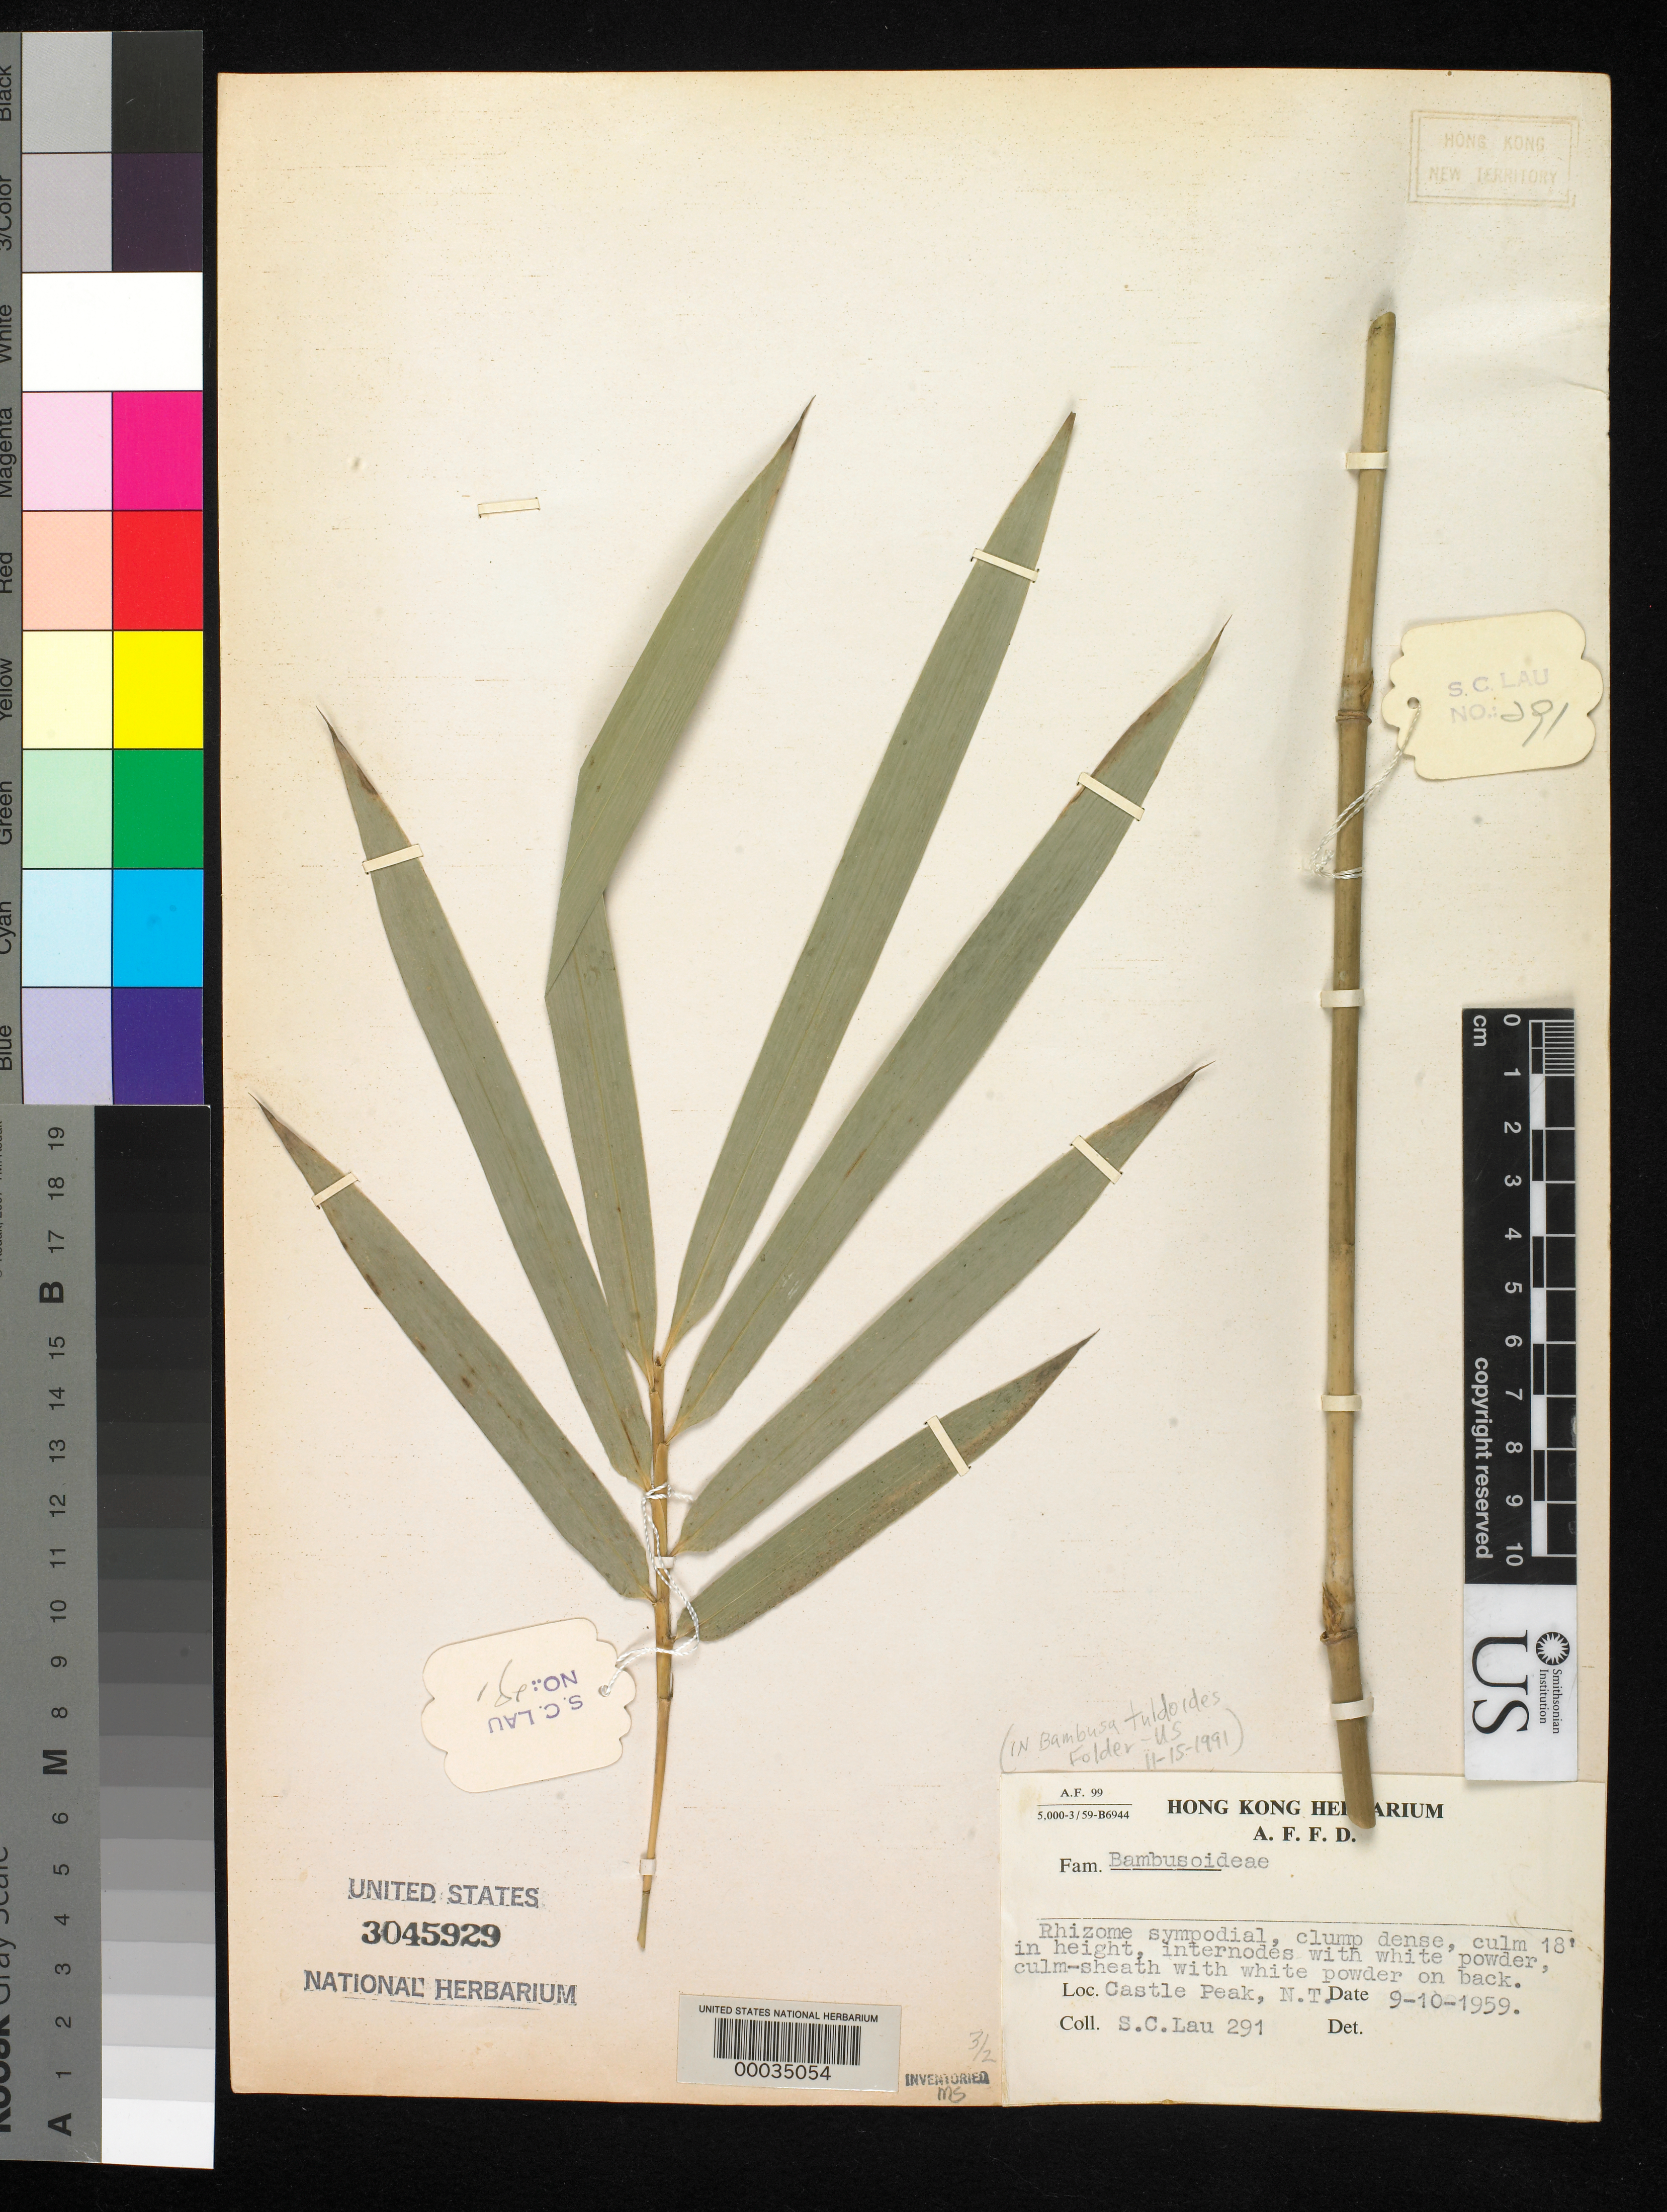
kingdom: Plantae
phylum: Tracheophyta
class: Liliopsida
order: Poales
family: Poaceae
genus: Bambusa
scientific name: Bambusa tuldoides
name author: Munro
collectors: S. C. Lau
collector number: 291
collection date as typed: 10 Sep 1959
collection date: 1959-09-10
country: China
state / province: Hong Kong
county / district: New Territories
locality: Castle peak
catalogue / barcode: US 3045929